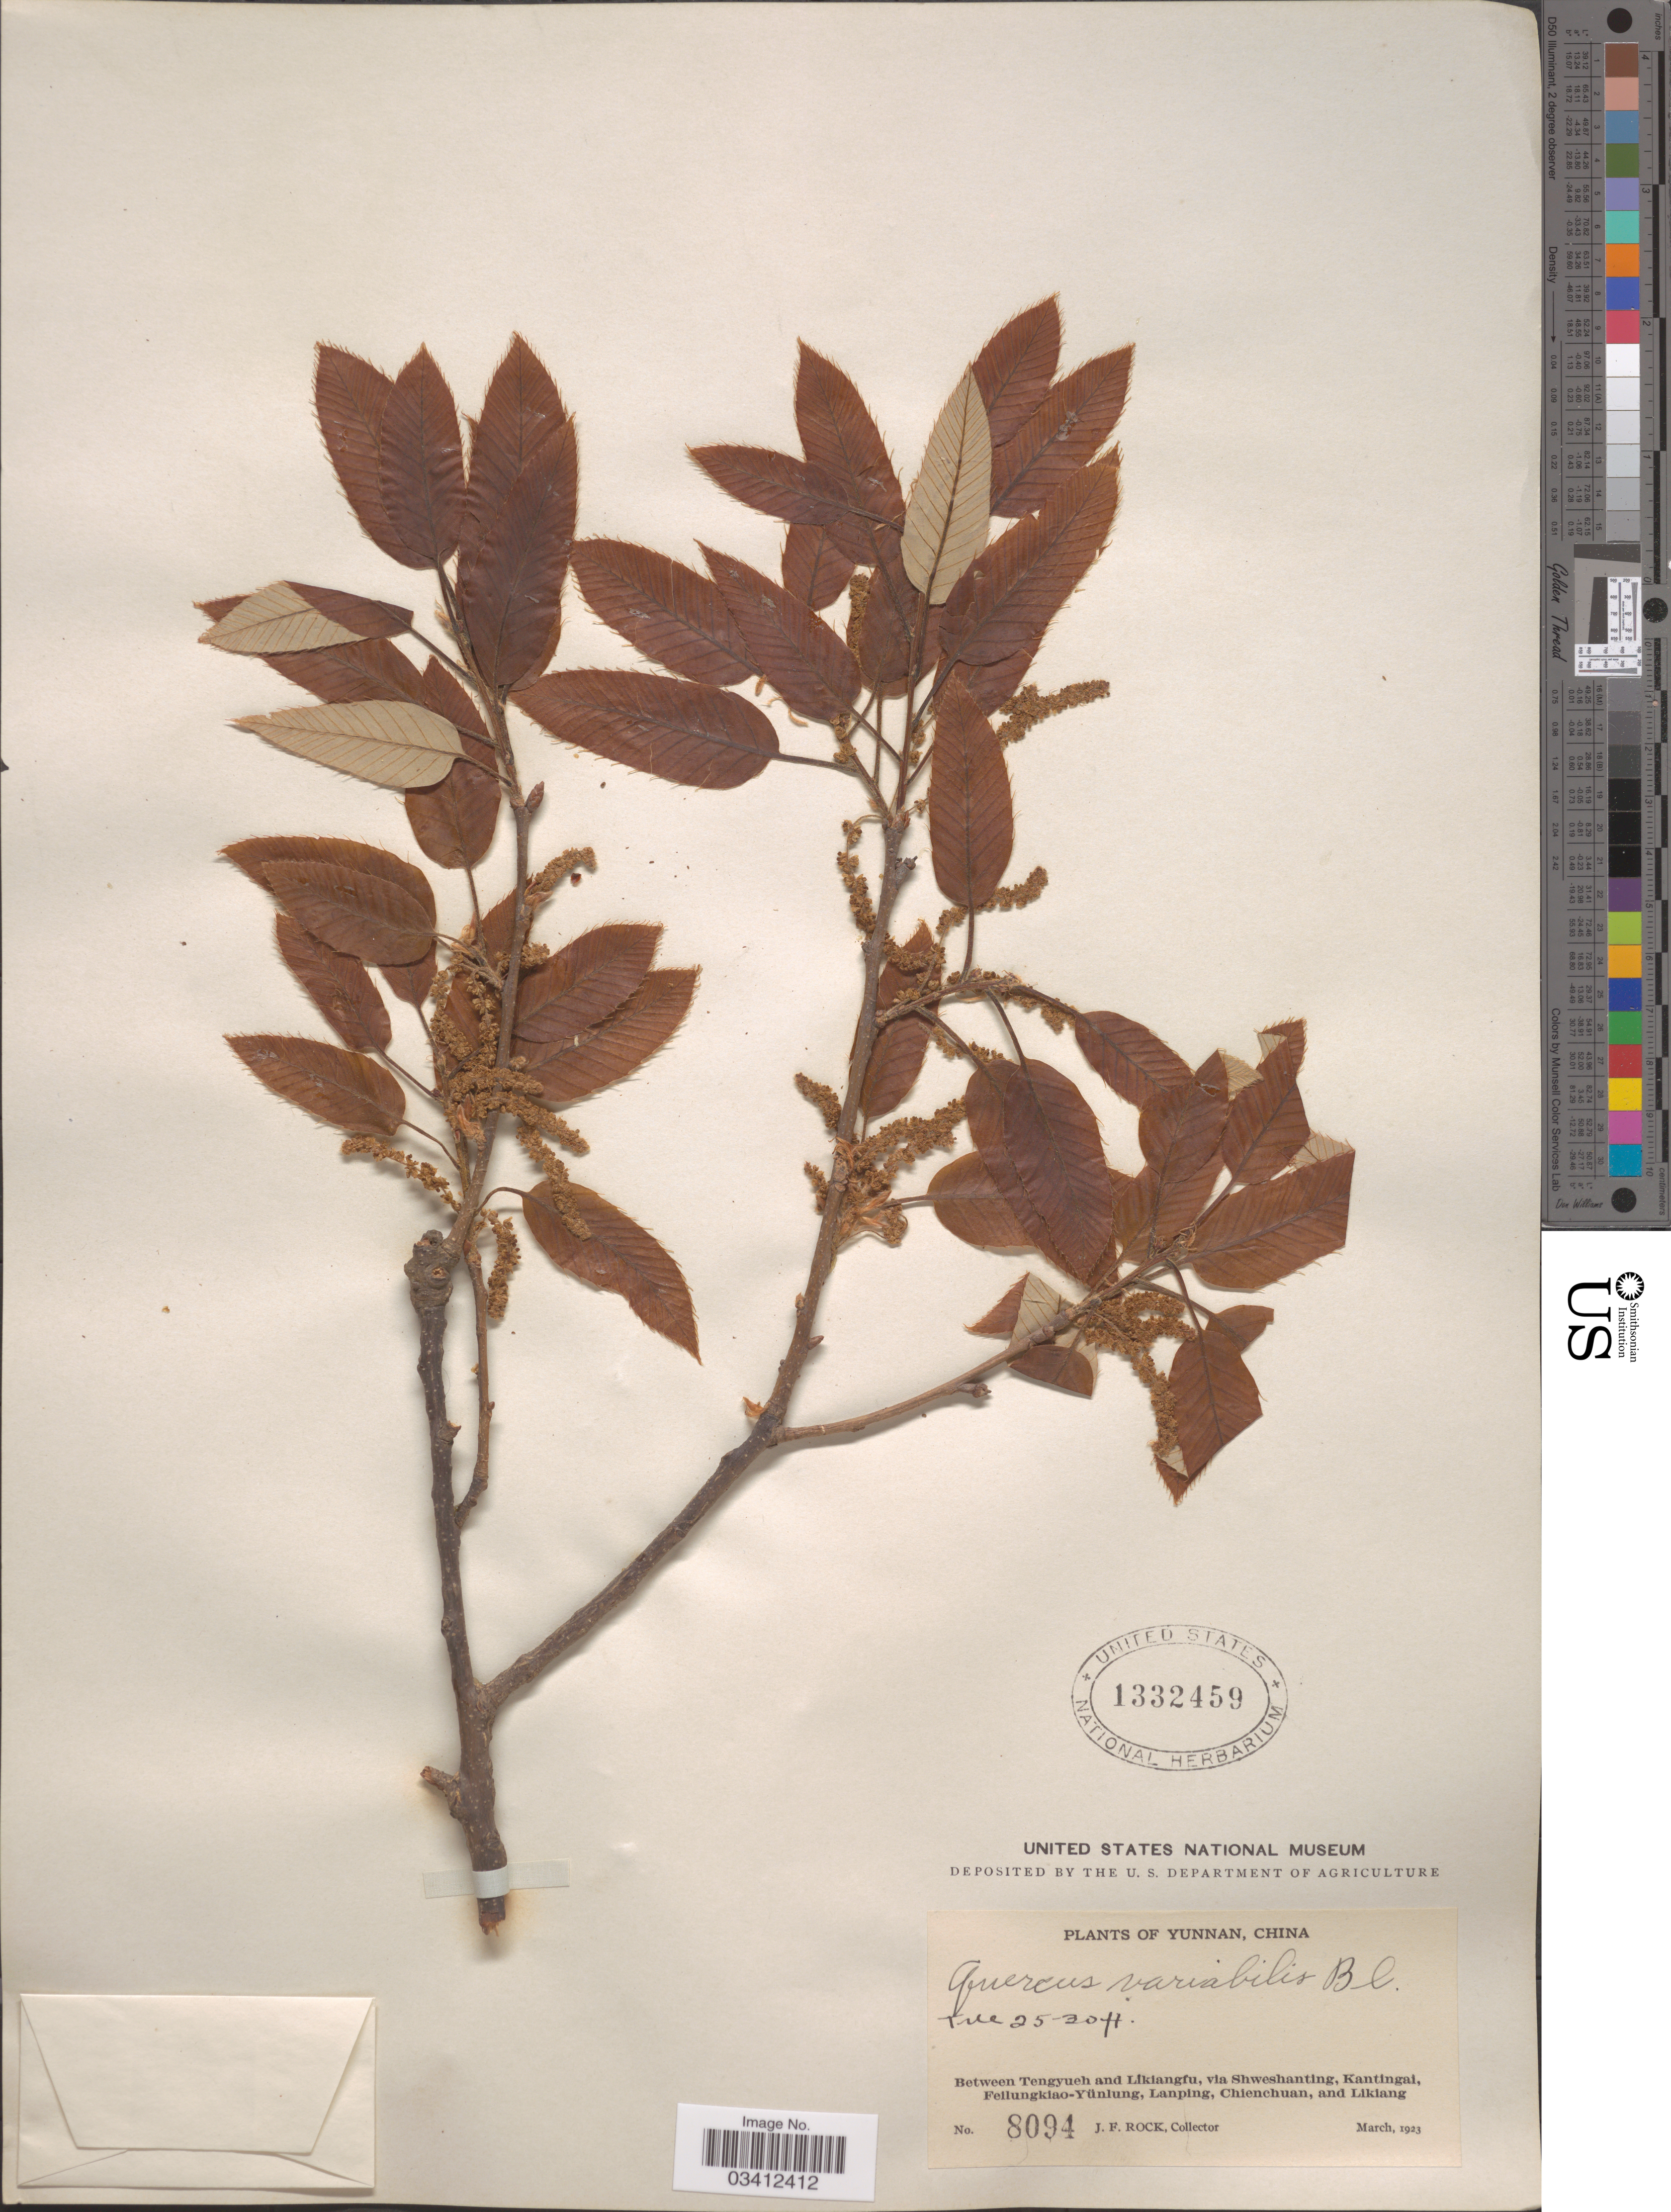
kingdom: Plantae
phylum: Tracheophyta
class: Magnoliopsida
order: Fagales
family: Fagaceae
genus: Quercus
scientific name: Quercus variabilis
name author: Blume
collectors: J. Rock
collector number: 8094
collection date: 1923-03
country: China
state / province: Yunnan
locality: Between Tengyueh and Likiangfu, via Shweshanting, Kantingai, Feilungkiao-Yünlung, Lanping, Chienchuan, and Likiang.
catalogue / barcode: US 1332459